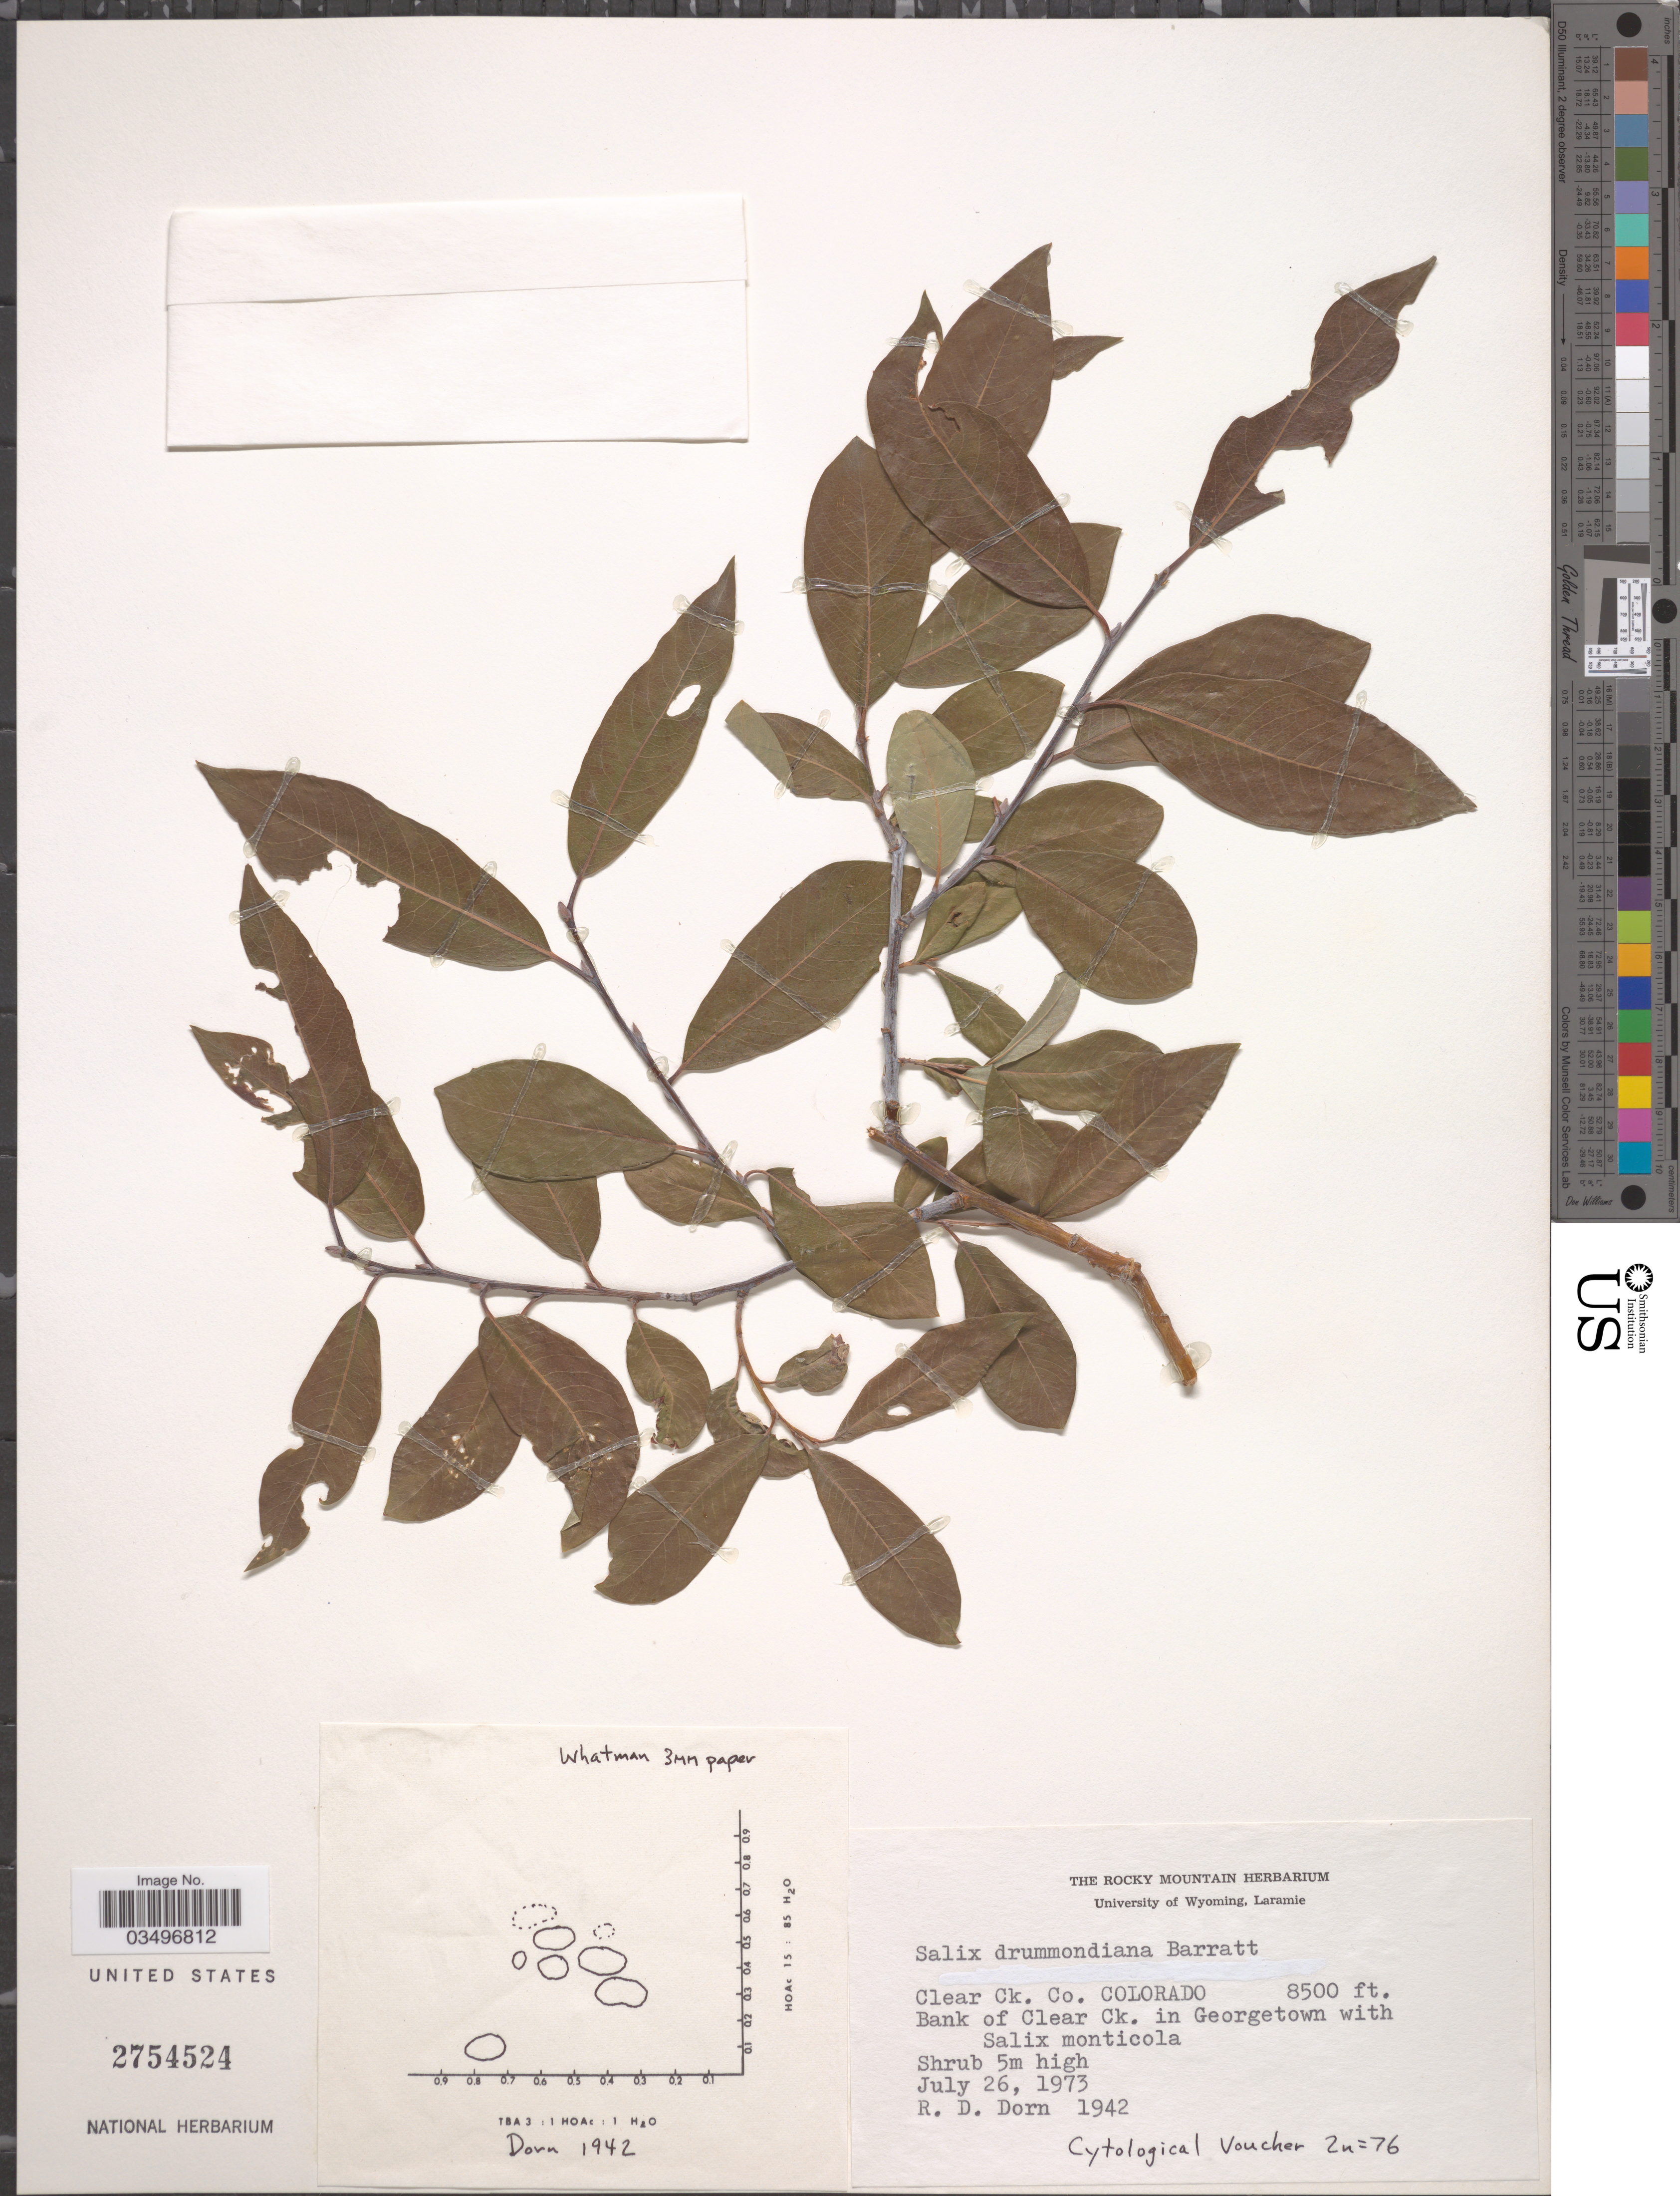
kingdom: Plantae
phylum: Tracheophyta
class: Magnoliopsida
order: Malpighiales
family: Salicaceae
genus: Salix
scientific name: Salix drummondiana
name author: Barratt ex Hook.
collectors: R. D. Dorn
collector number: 1942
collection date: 1973-07-26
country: United States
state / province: Colorado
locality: Clear Ck. Co. Bank of Clear Ck. in Georgetown.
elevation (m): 2591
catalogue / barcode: US 2754524